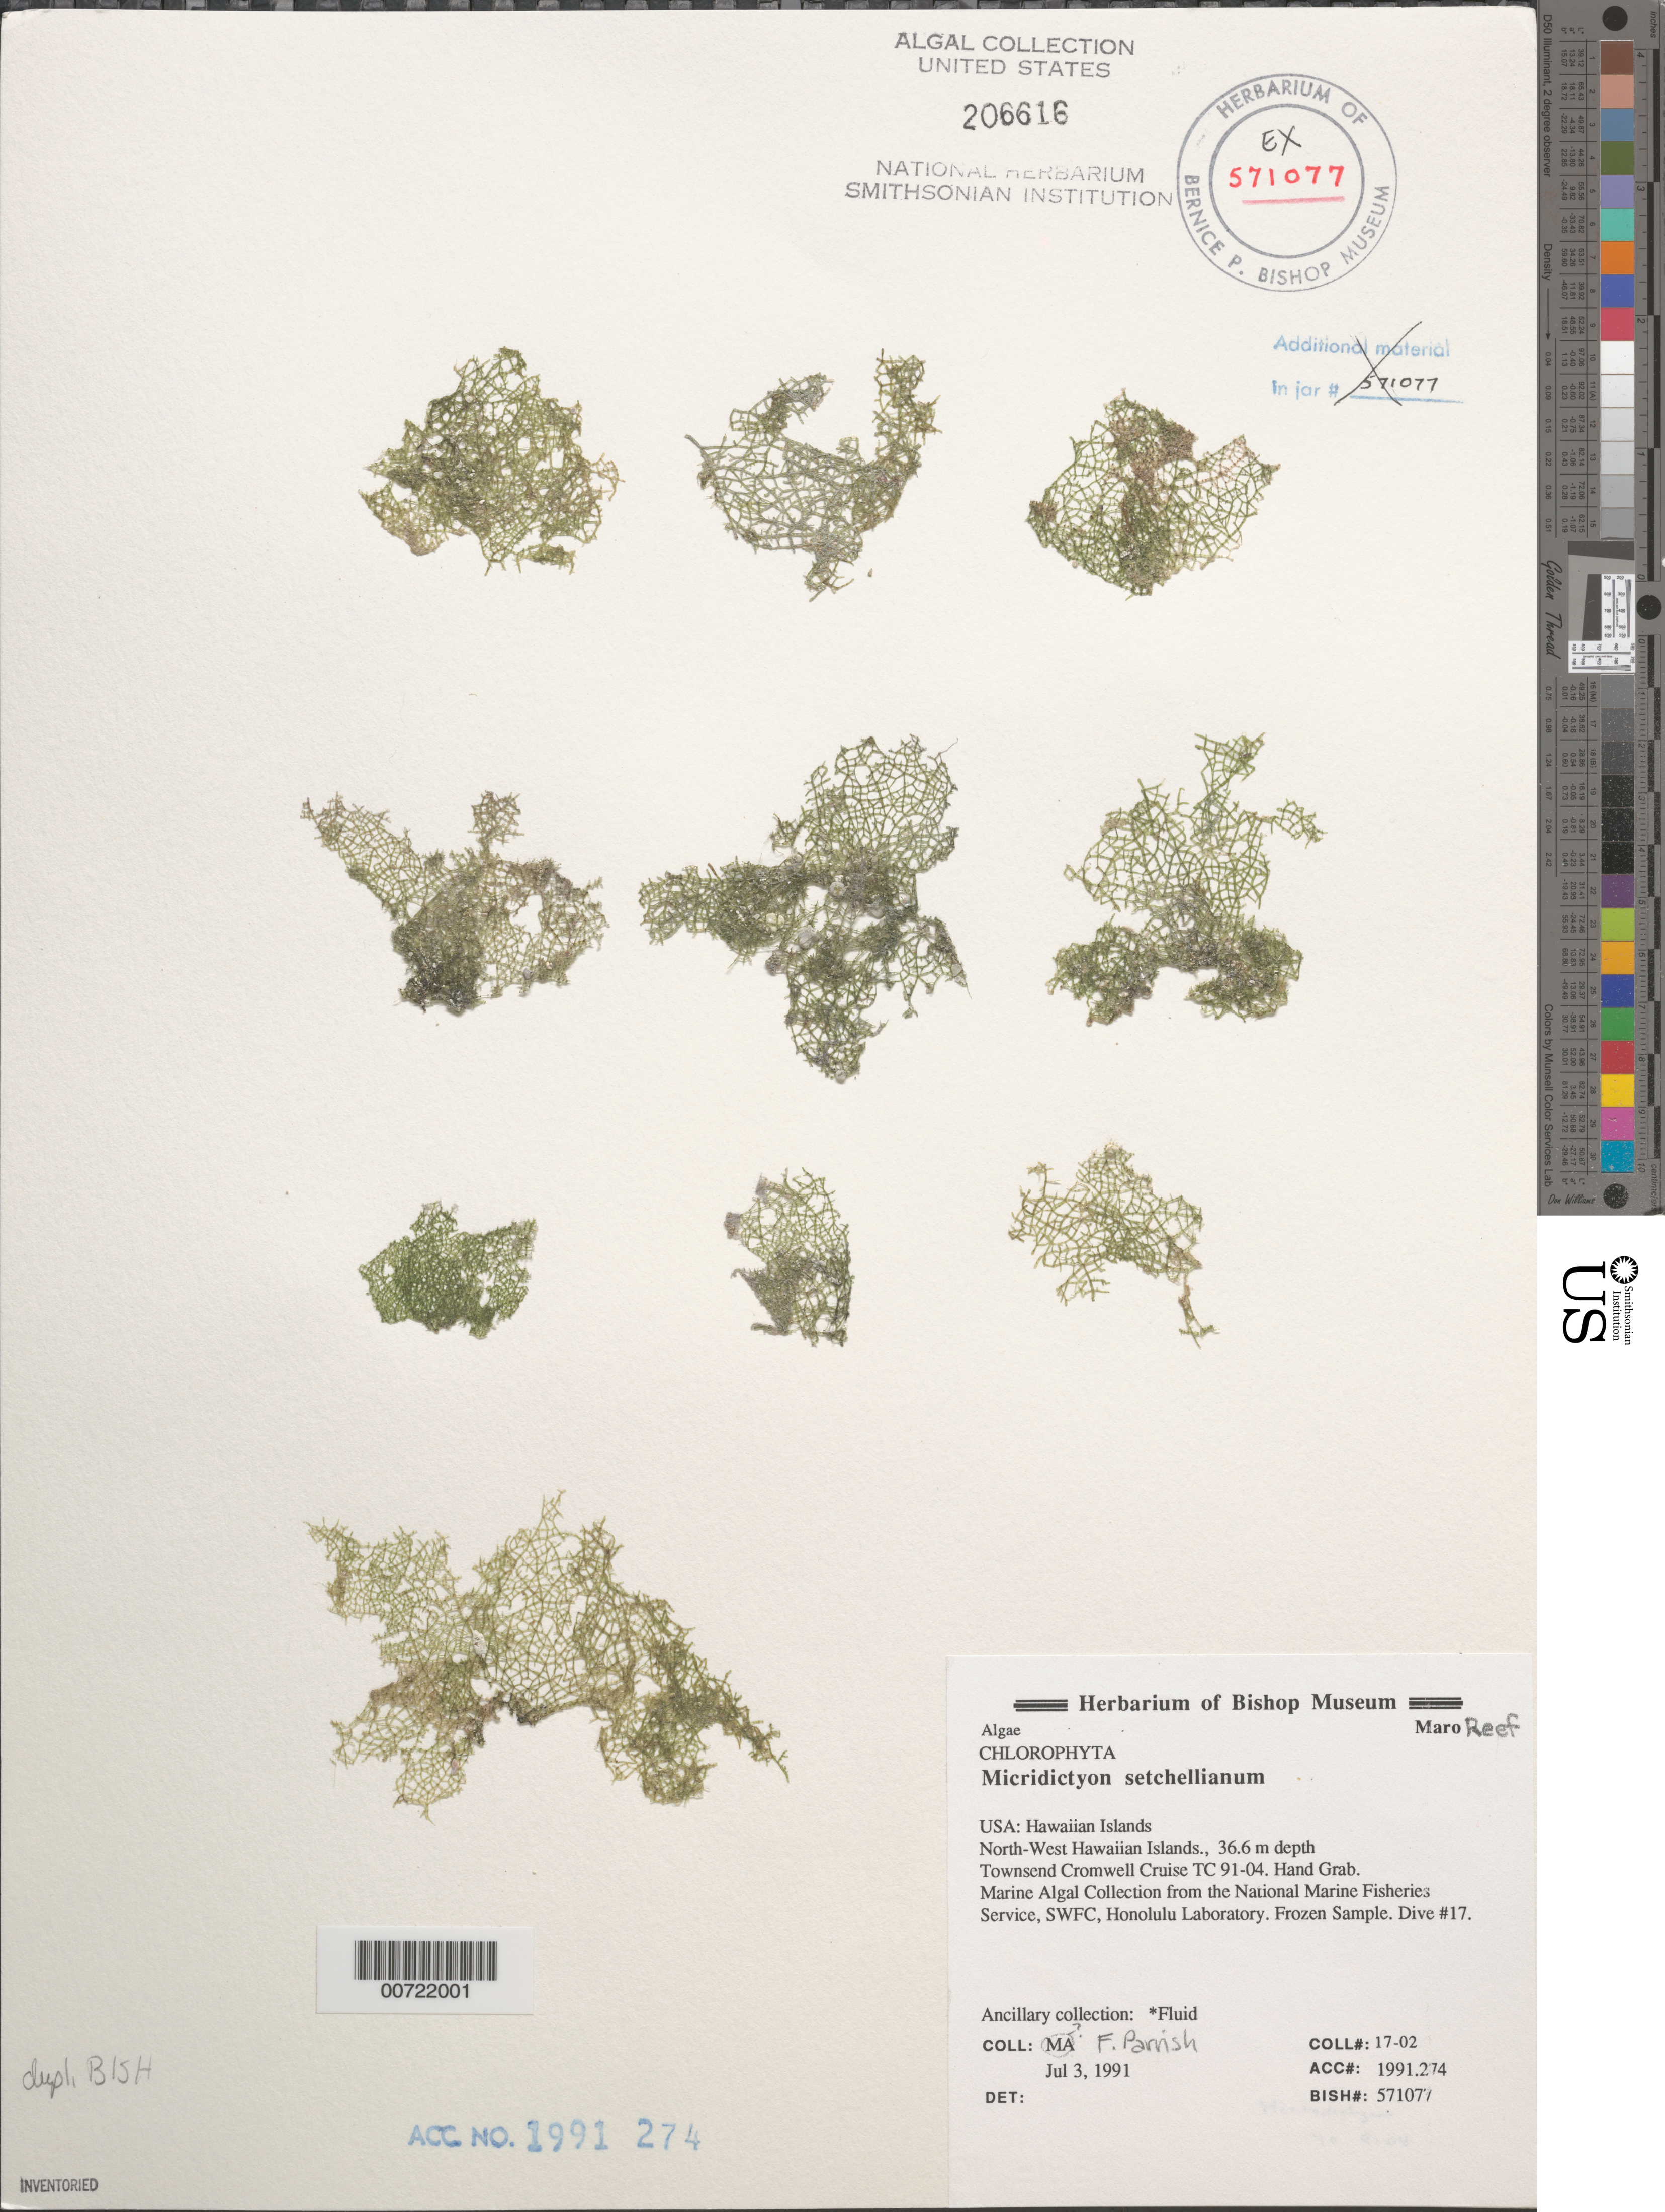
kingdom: Plantae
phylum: Chlorophyta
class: Ulvophyceae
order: Cladophorales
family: Anadyomenaceae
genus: Microdictyon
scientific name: Microdictyon setchellianum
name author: M. Howe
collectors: F. Parrish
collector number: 17-02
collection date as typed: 03 Jul 1991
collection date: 1991-07-03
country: United States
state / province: Hawaii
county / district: Honolulu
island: Maro Reef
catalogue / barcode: US 206616